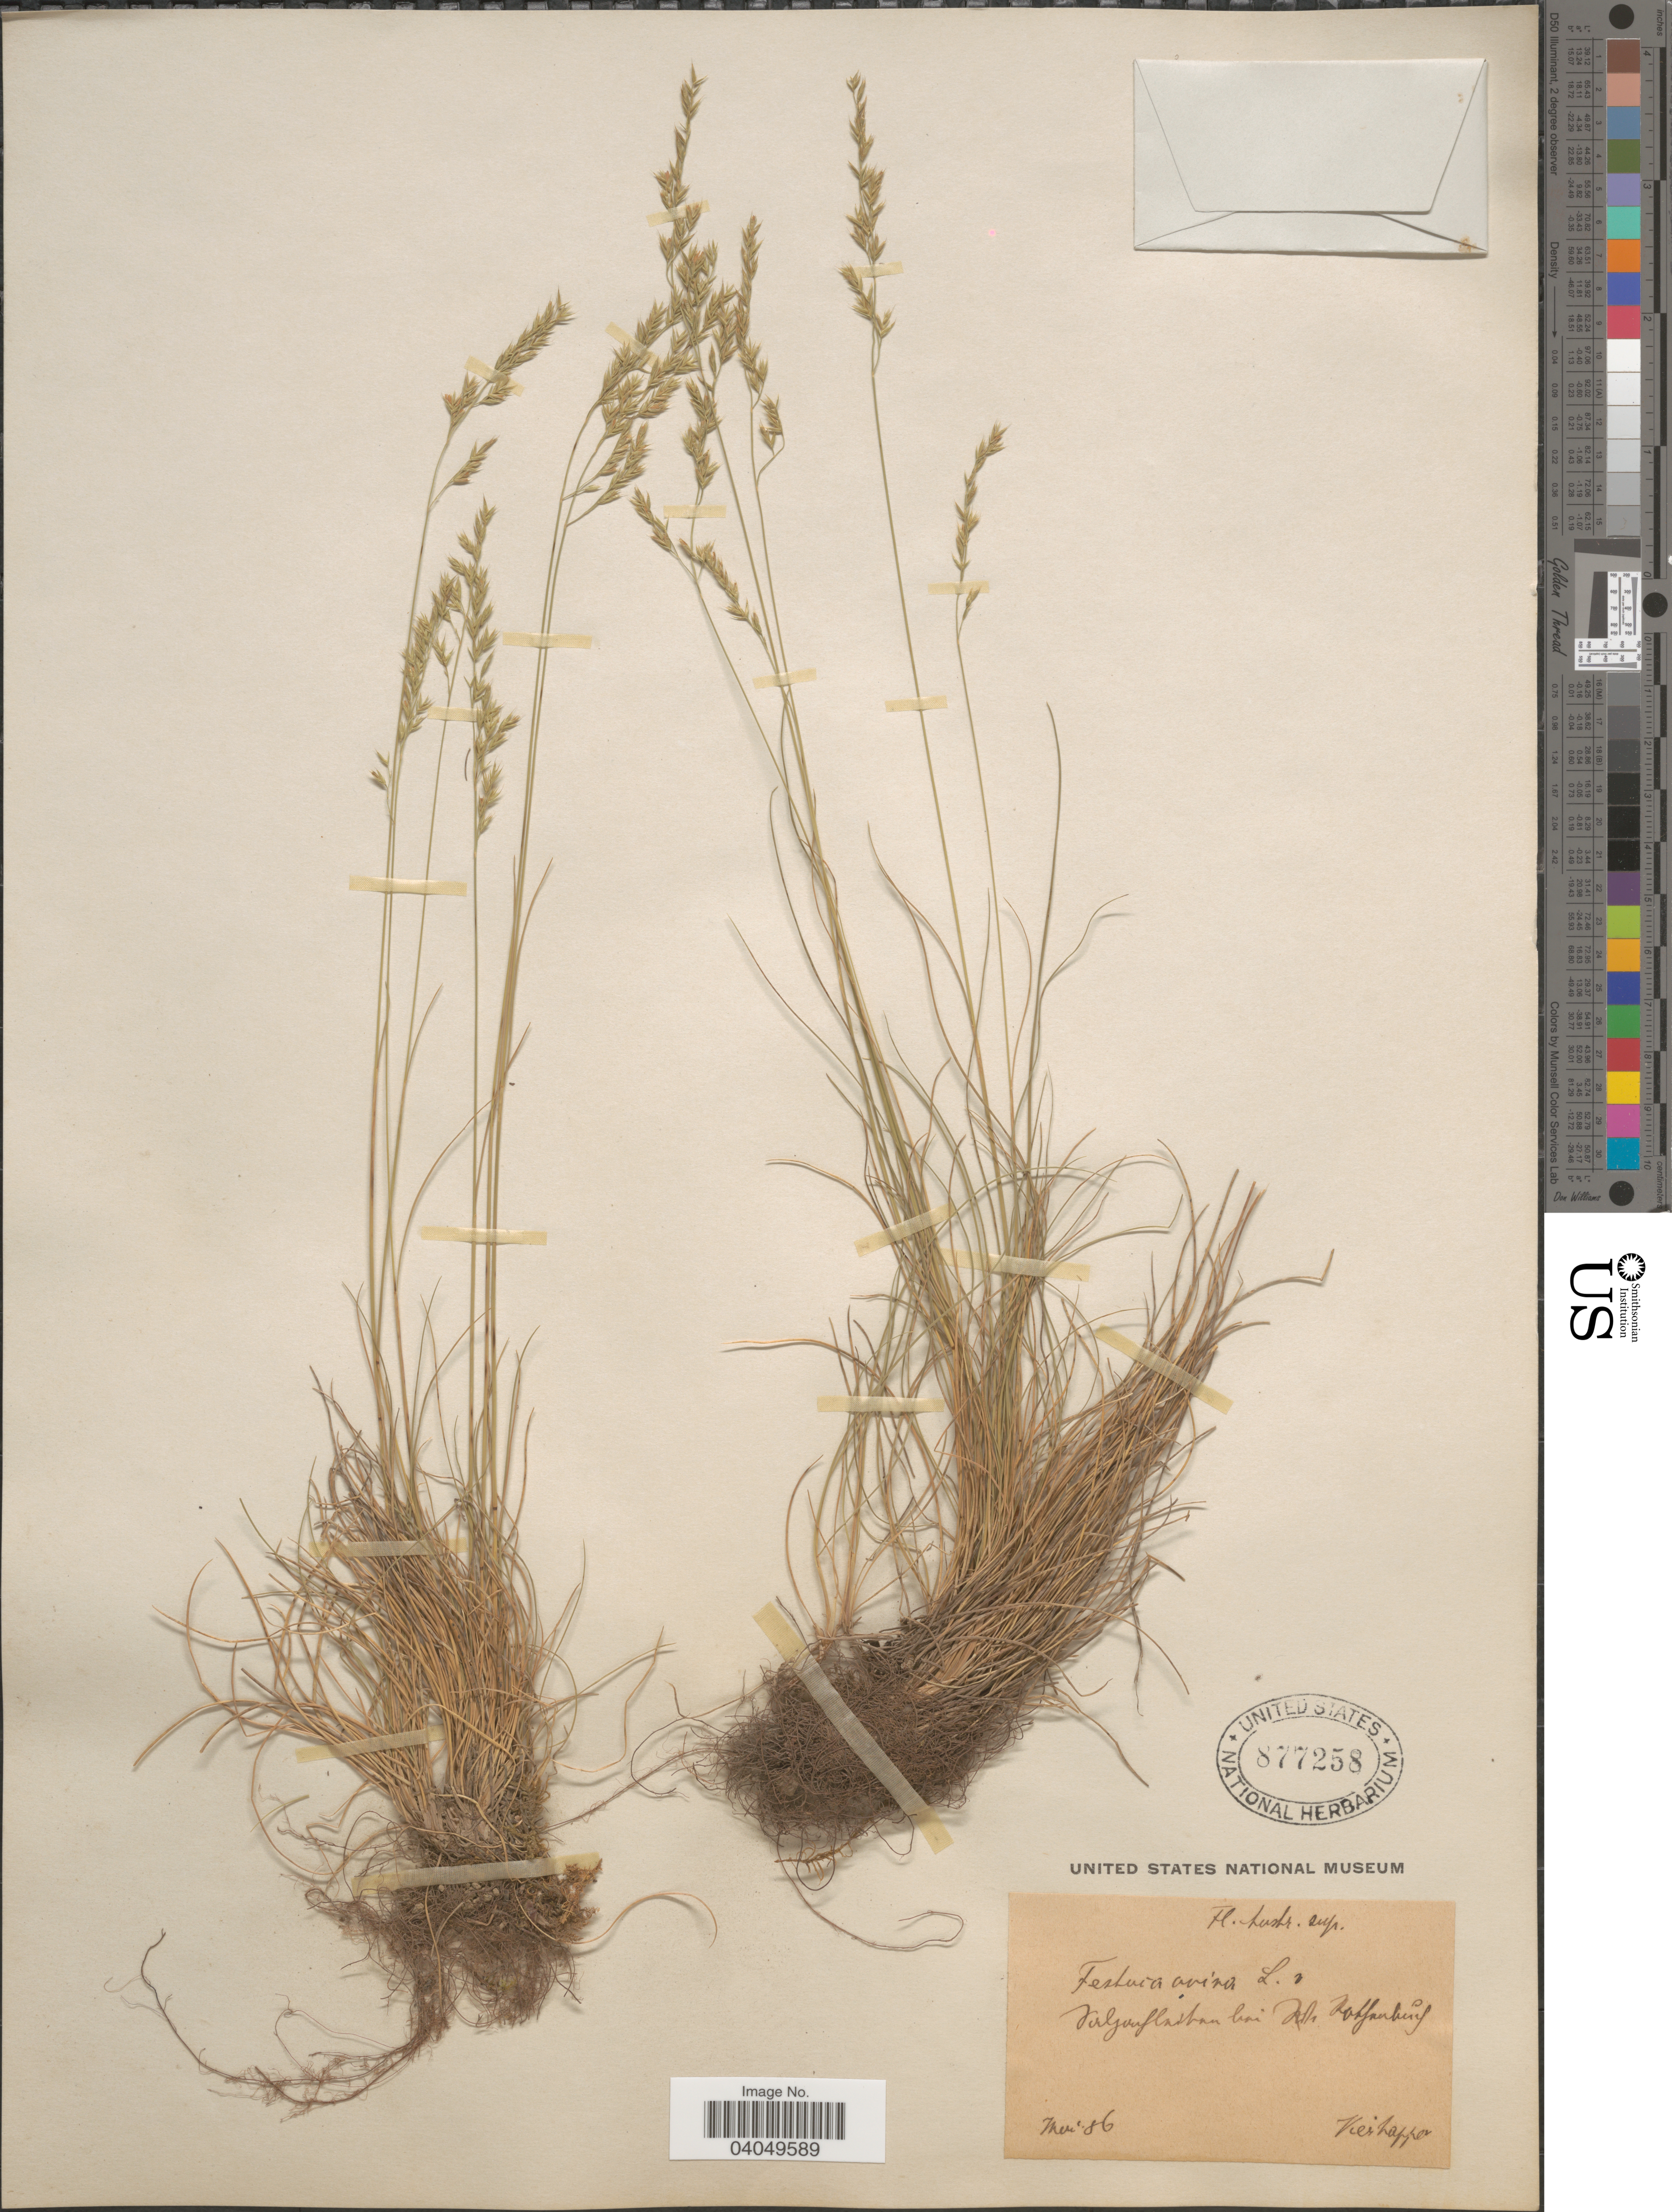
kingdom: Plantae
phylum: Tracheophyta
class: Liliopsida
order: Poales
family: Poaceae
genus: Festuca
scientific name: Festuca ovina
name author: L.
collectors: Vierhapper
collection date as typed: Transcribed d/m/y: /5/86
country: Austria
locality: Austr. sup. X.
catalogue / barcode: US 877258